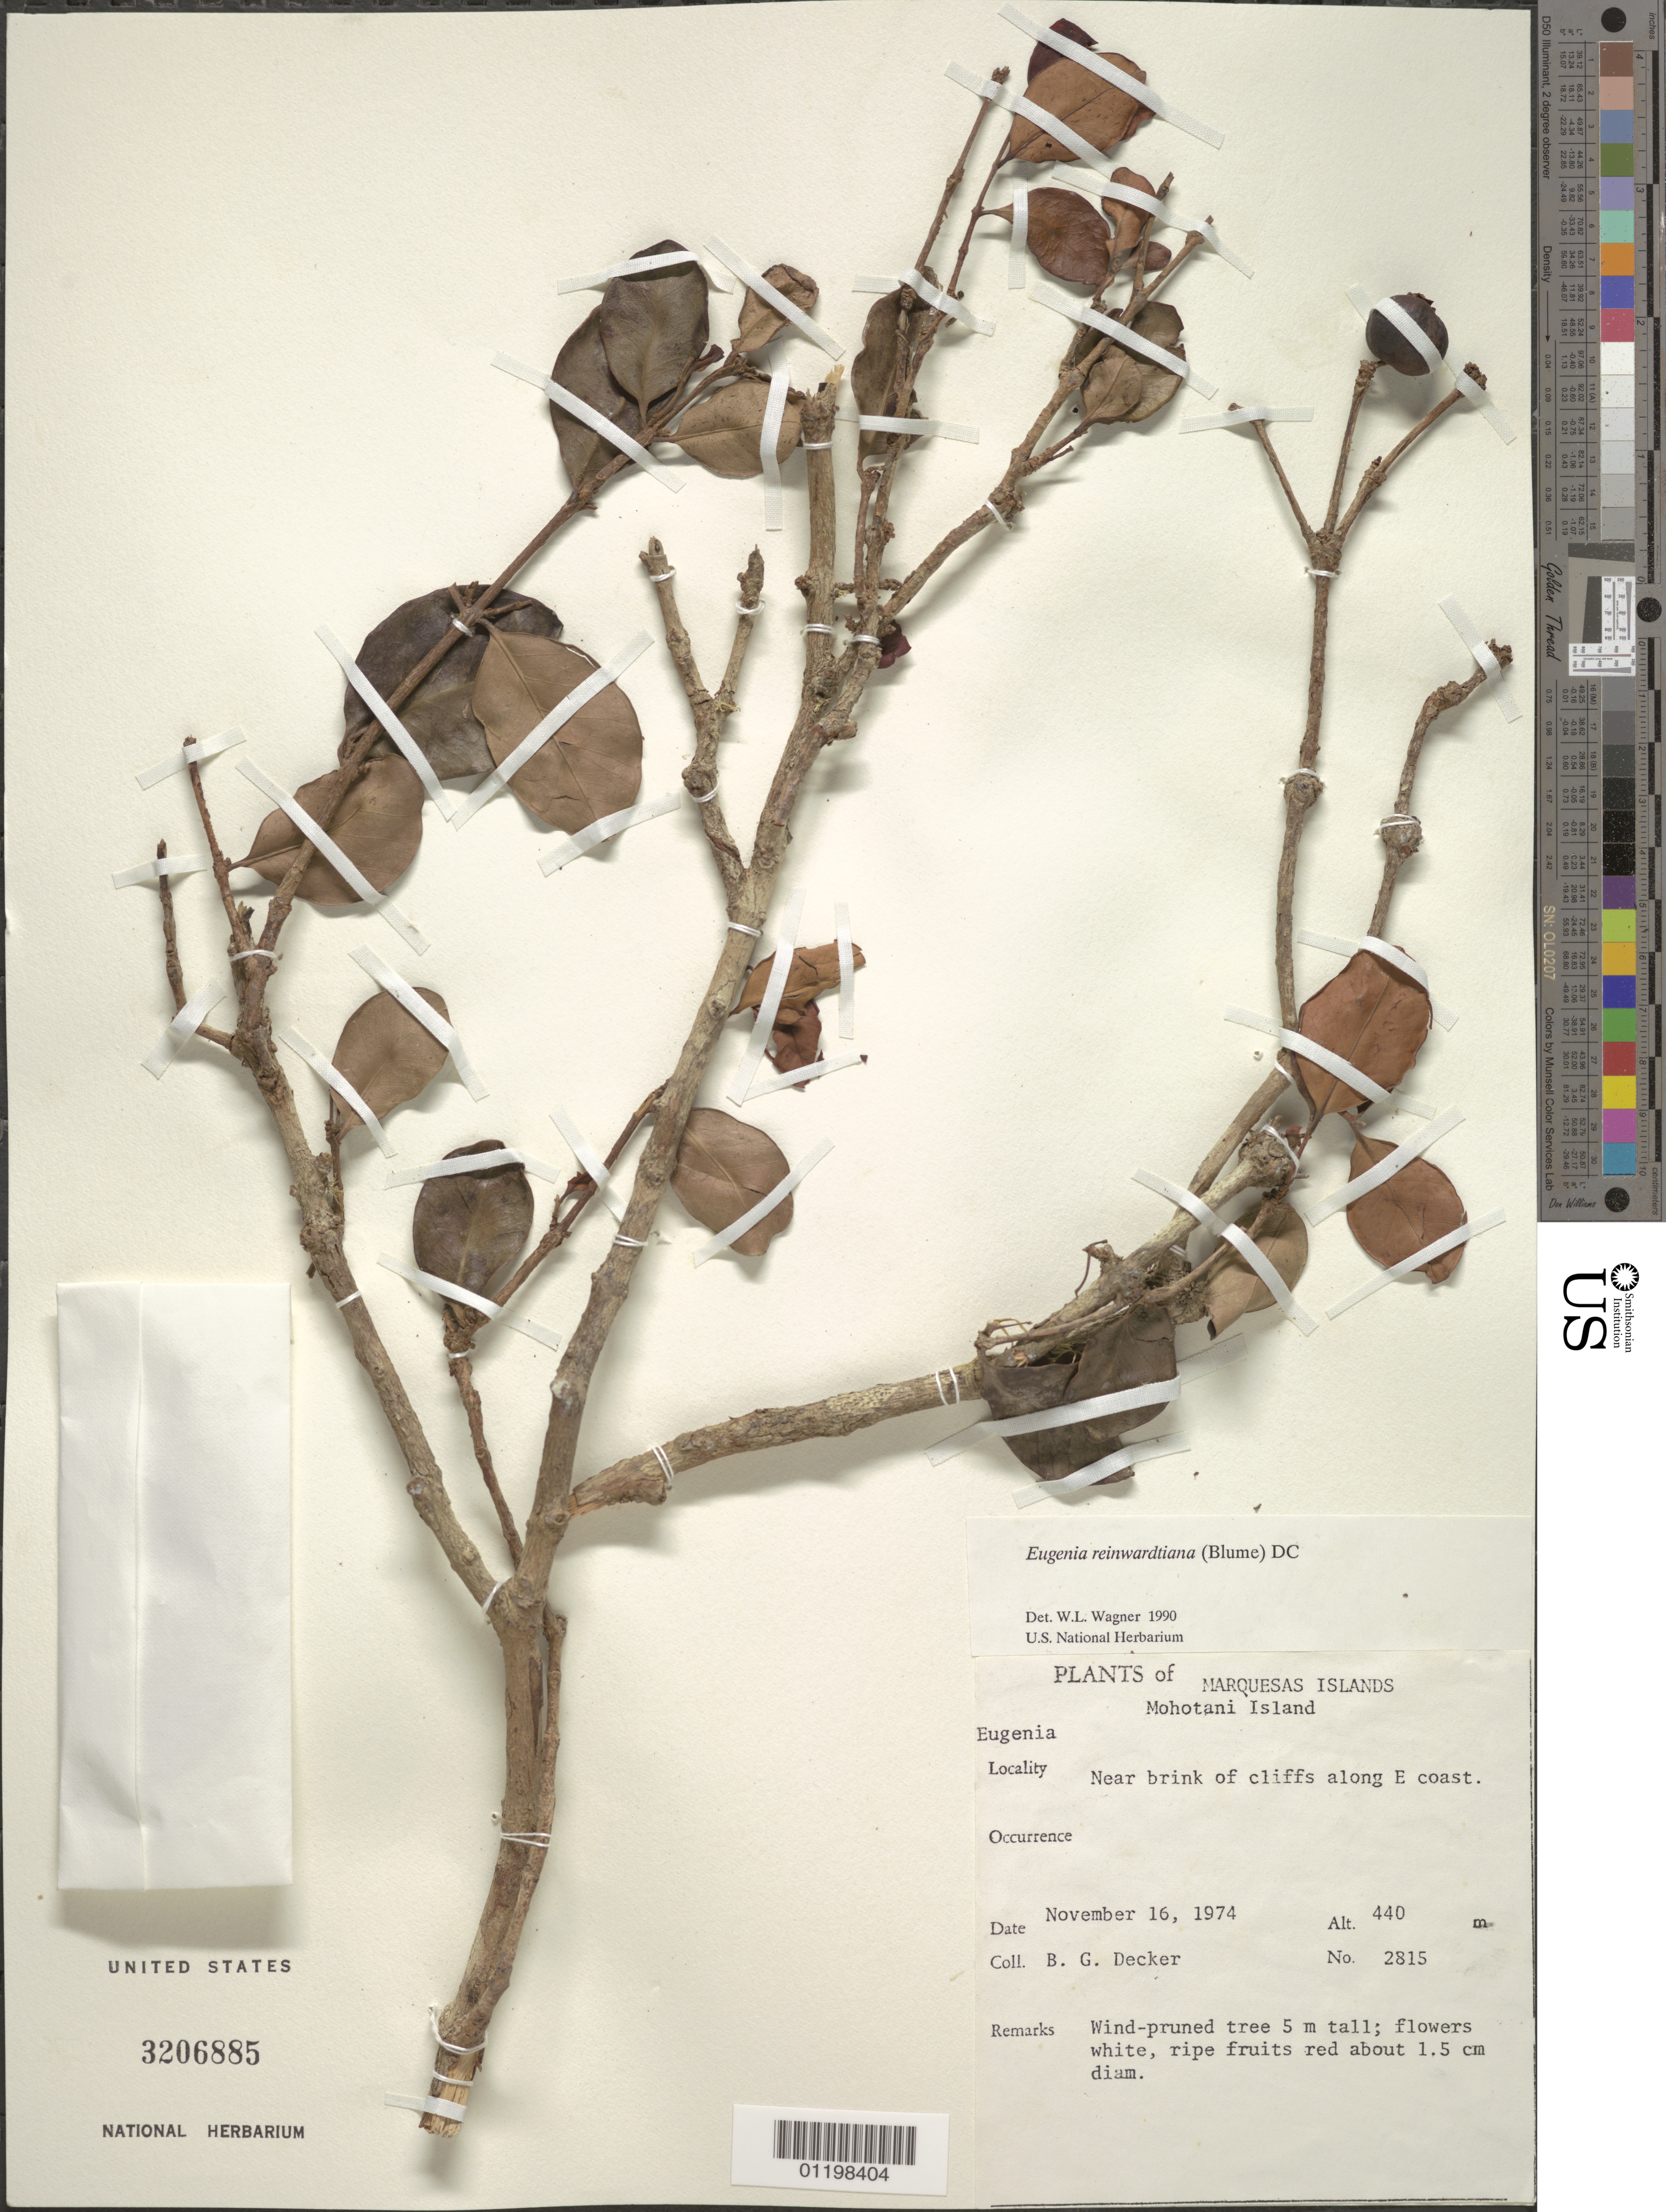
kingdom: Plantae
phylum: Tracheophyta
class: Magnoliopsida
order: Myrtales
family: Myrtaceae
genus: Eugenia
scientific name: Eugenia reinwardtiana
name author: (Blume) DC.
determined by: Wagner, W. L., (BOT), Smithsonian Institution - National Museum of Natural History (UNITED STATES)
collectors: B. G. Decker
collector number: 2815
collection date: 1974-11-16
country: French Polynesia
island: Mohotani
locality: near brink of cliffs along E coast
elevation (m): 440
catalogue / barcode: US 3206885